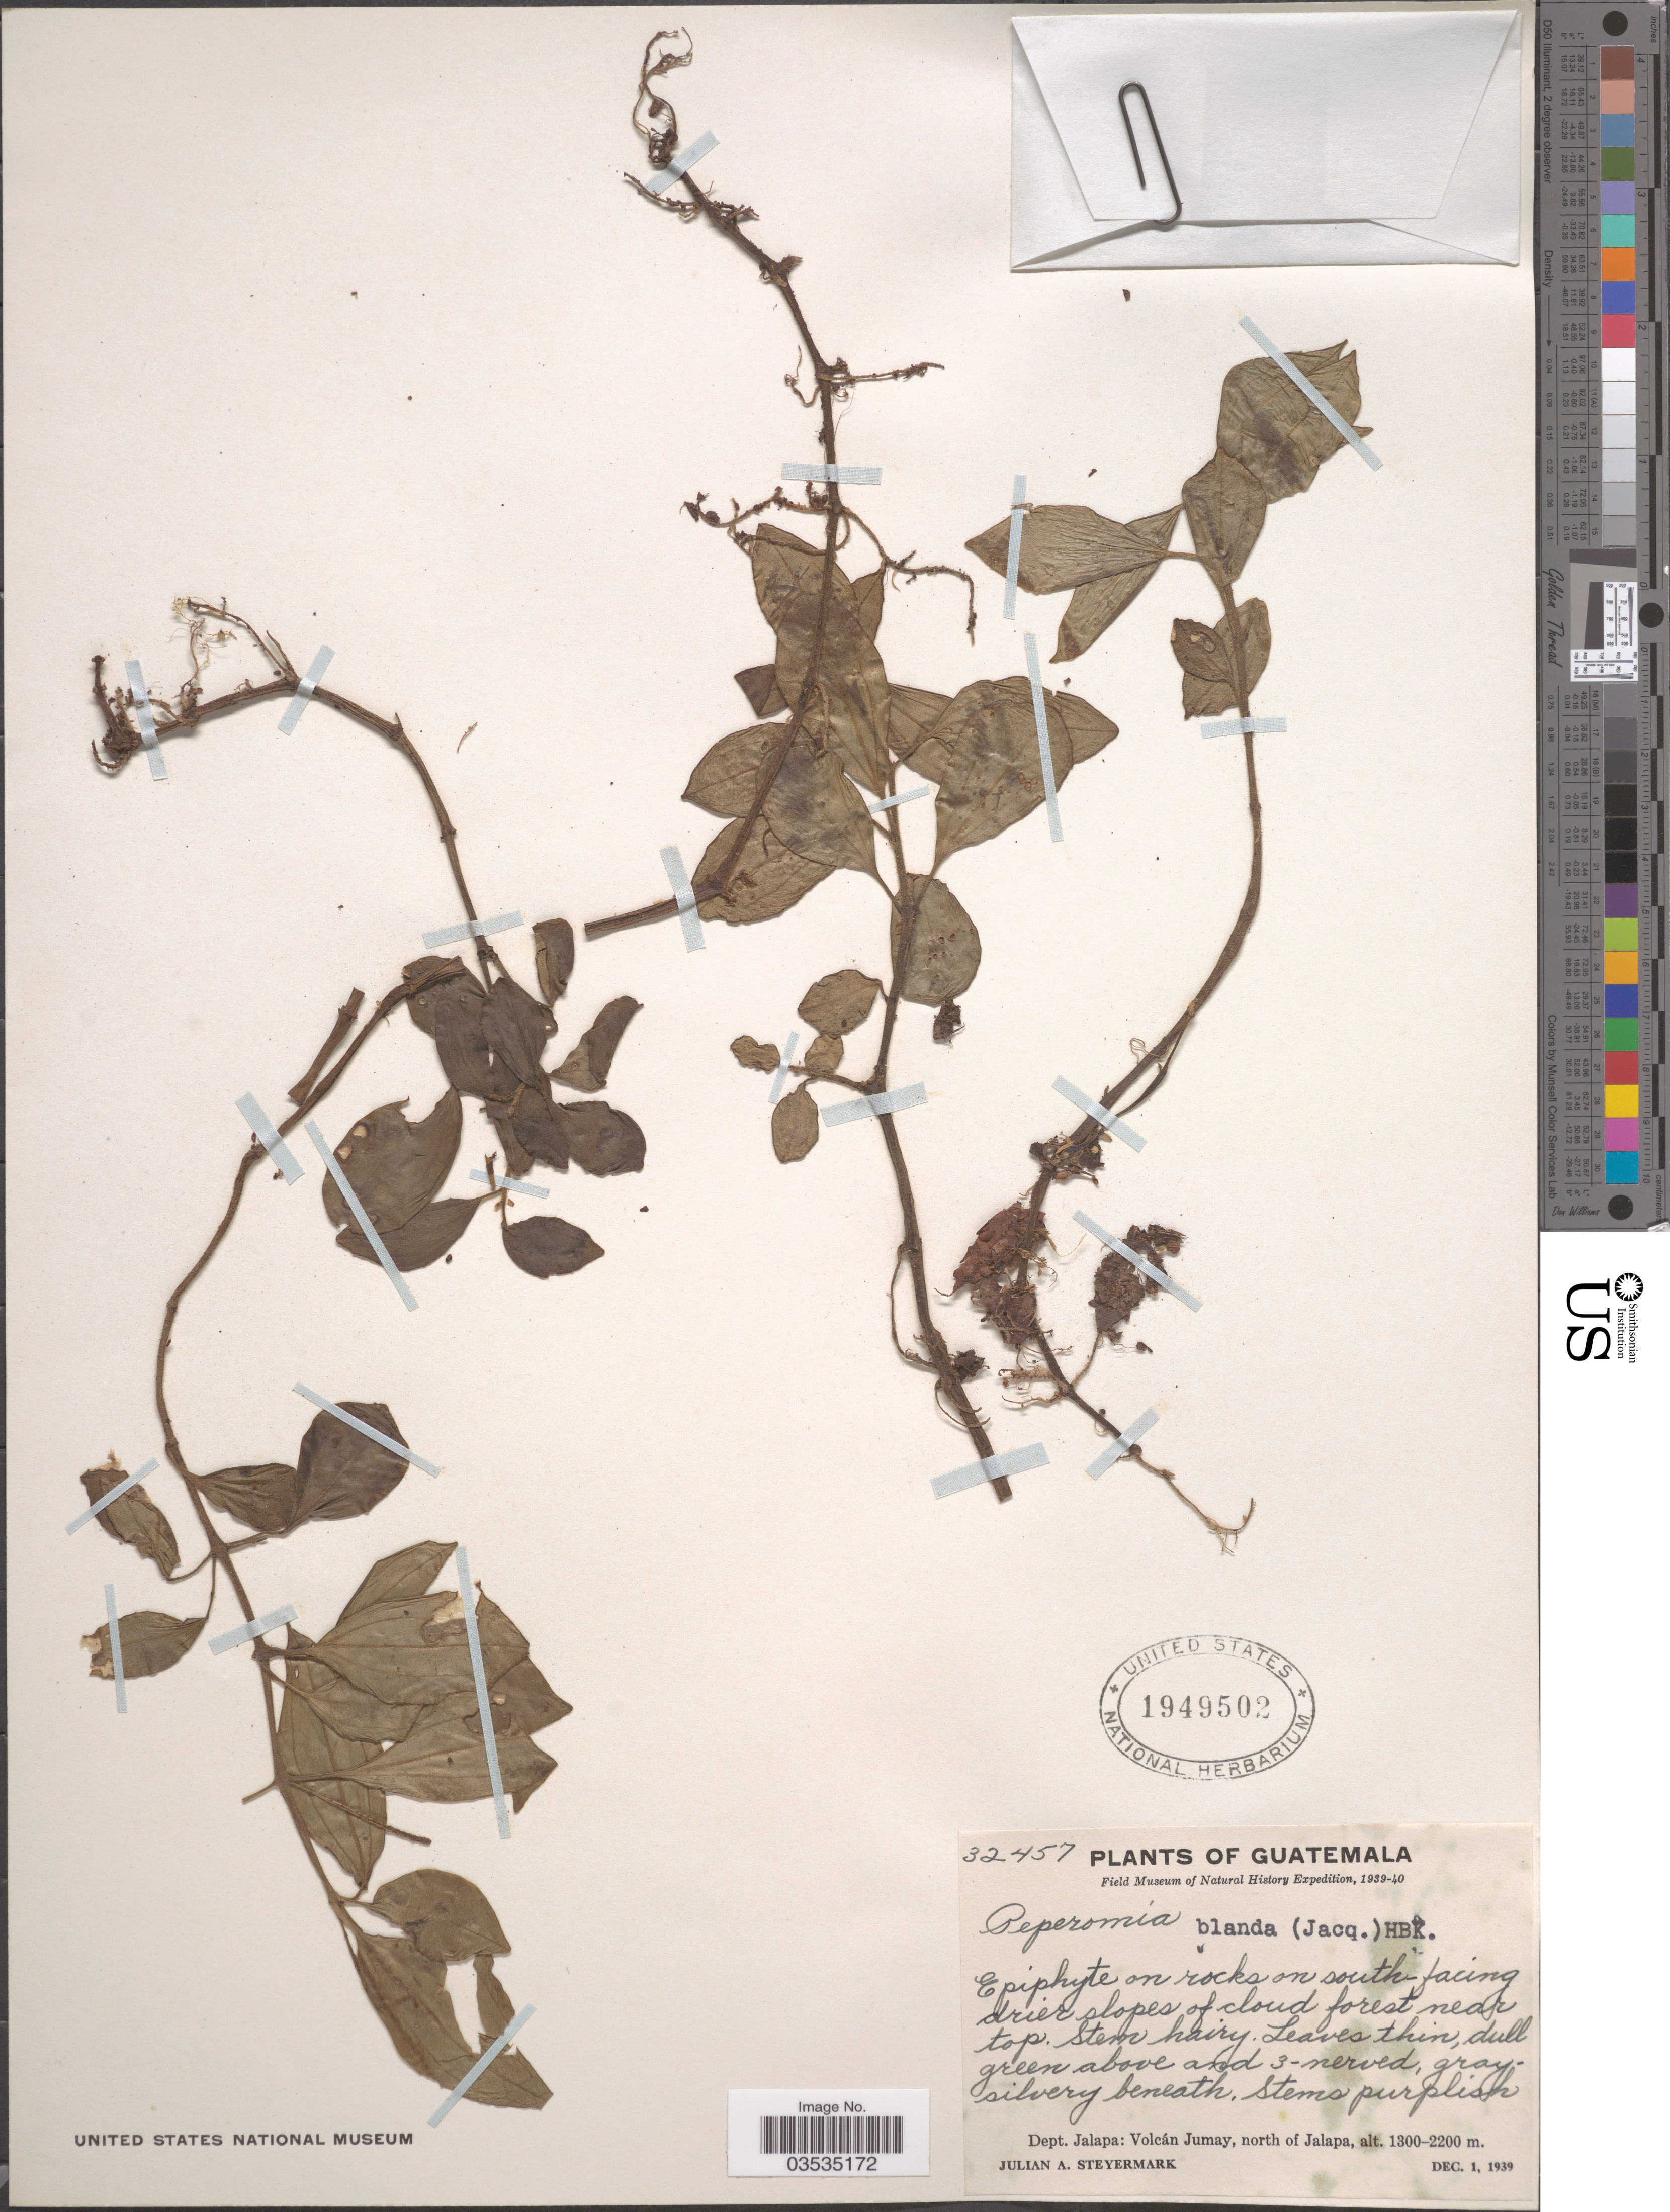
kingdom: Plantae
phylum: Tracheophyta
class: Magnoliopsida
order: Piperales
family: Piperaceae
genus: Peperomia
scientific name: Peperomia blanda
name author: (Jacq.) Kunth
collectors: J. Steyermark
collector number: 32457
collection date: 1939-12-01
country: Guatemala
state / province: Jalapa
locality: Dept. Jalapa: Volcán Jumay, north of Jalapa.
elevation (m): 1300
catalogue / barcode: US 1949502